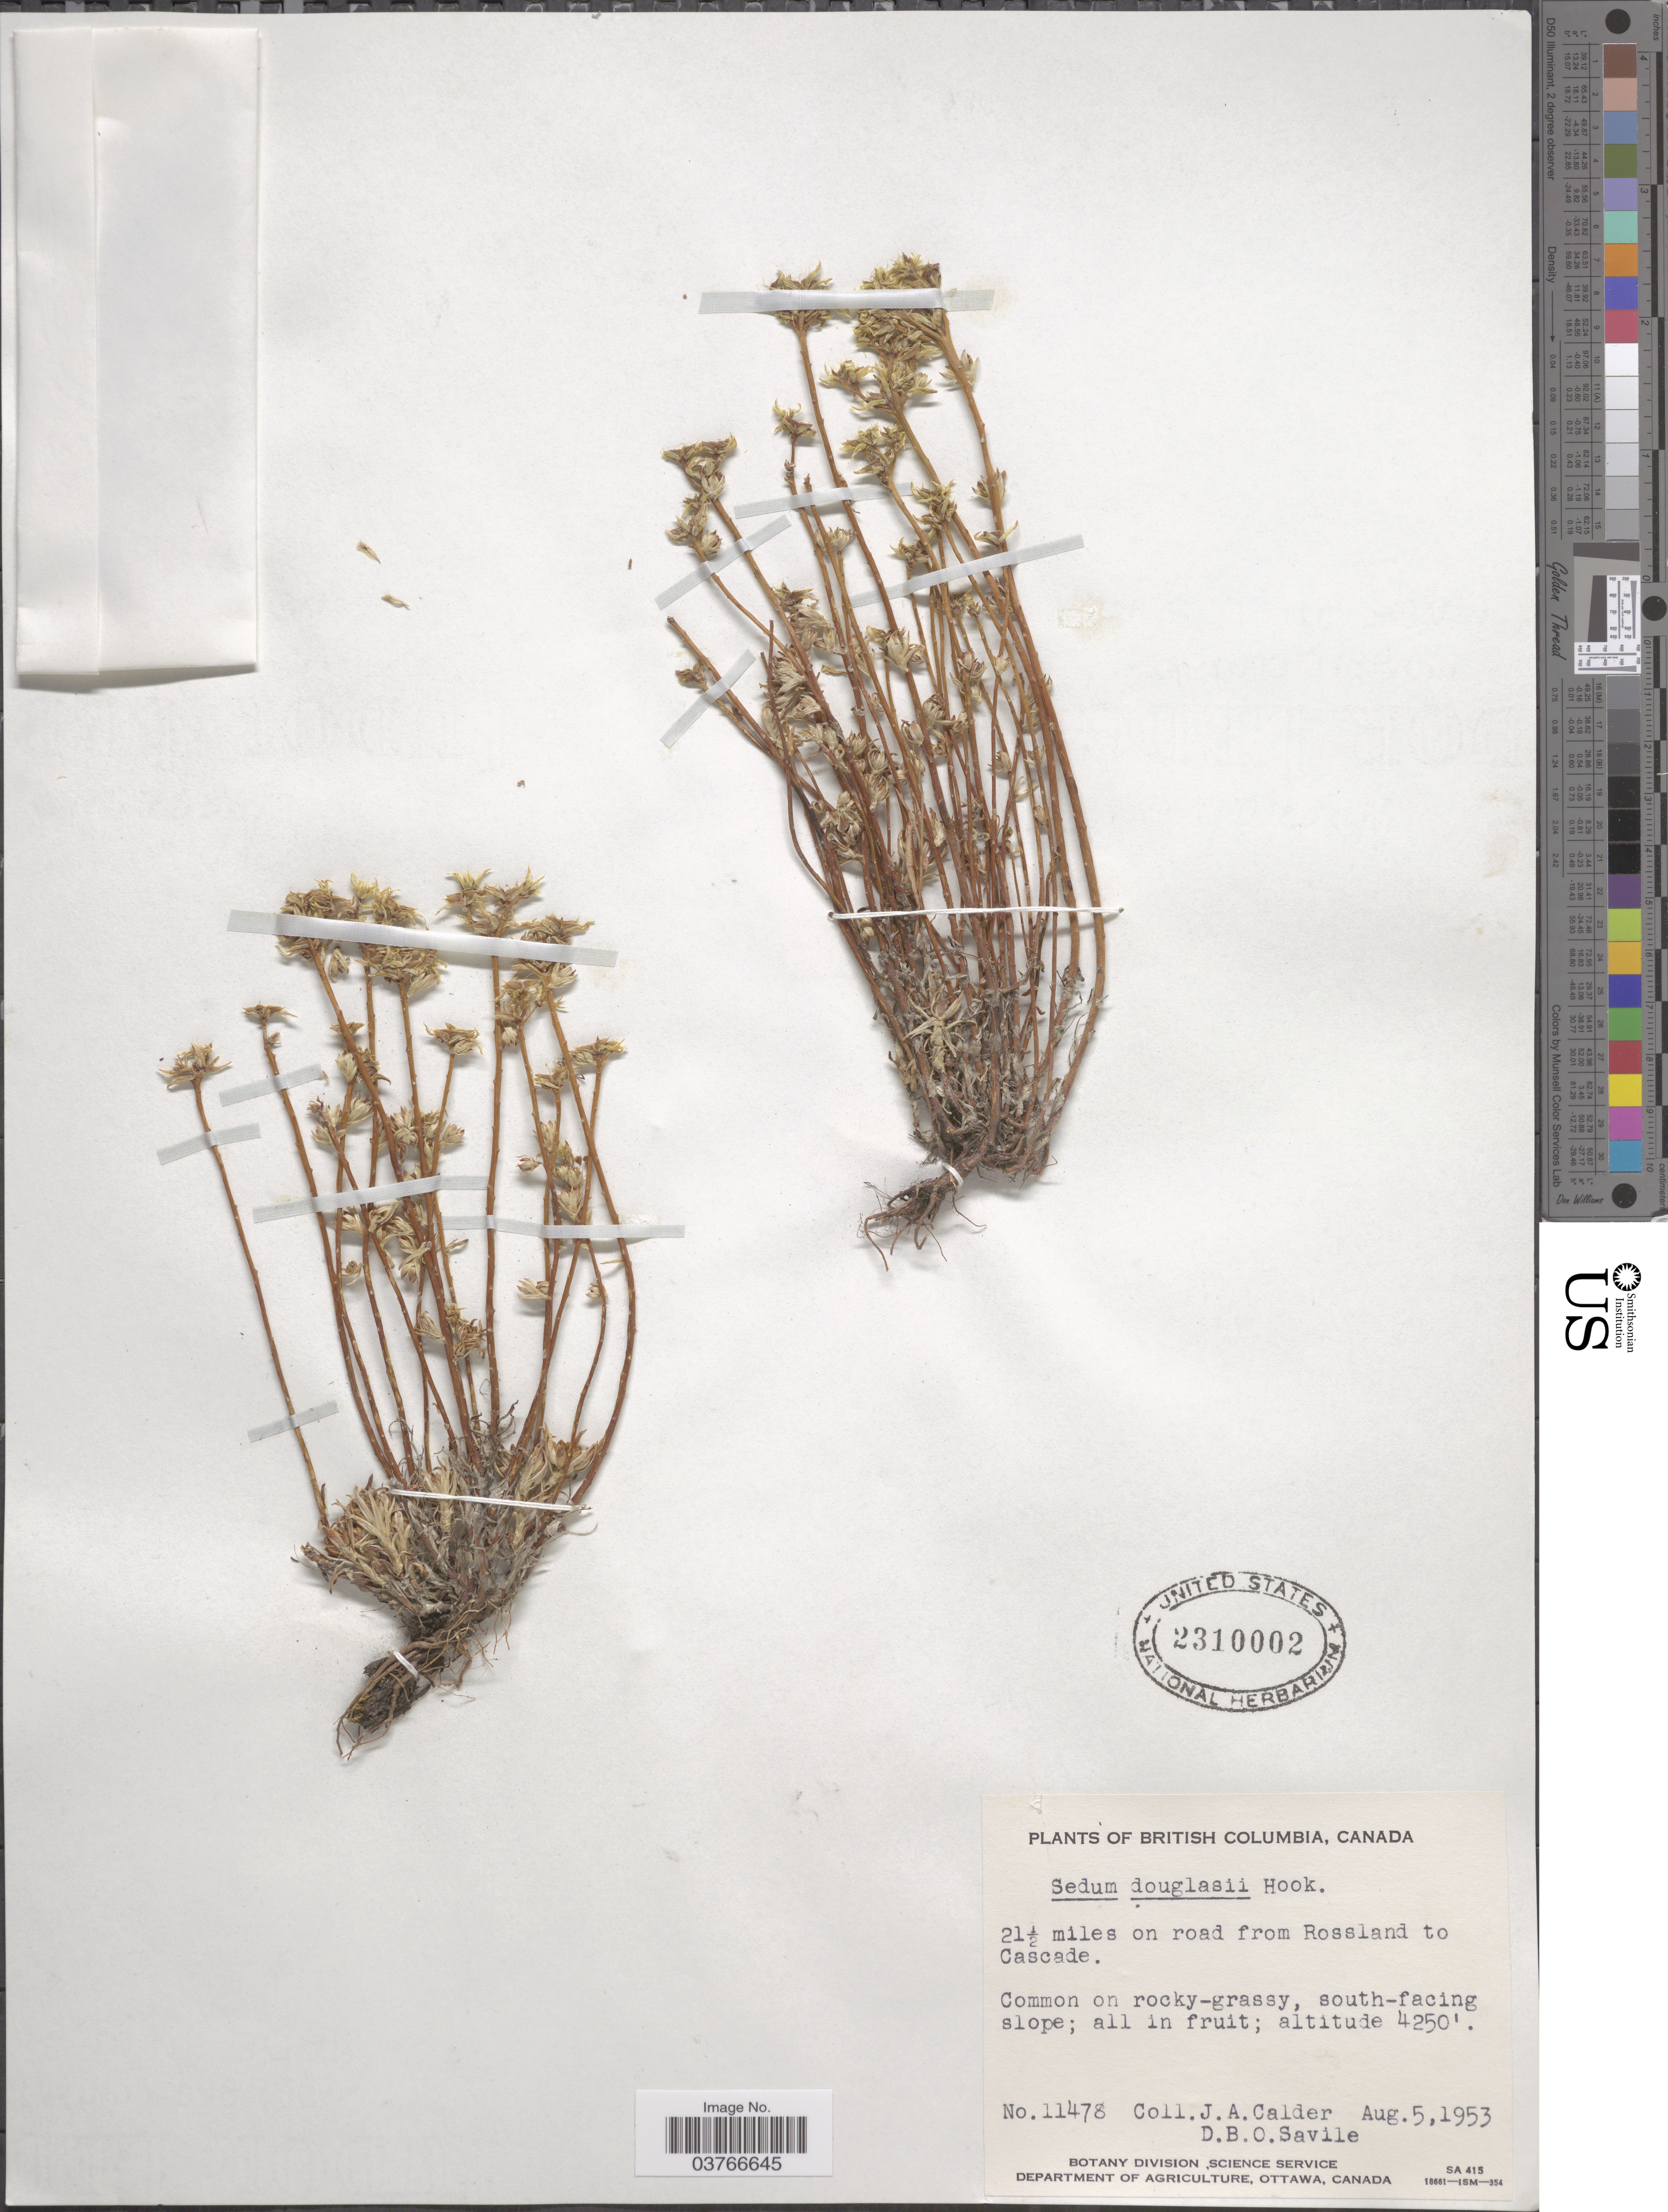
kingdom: Plantae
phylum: Tracheophyta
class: Magnoliopsida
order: Saxifragales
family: Crassulaceae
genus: Sedum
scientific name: Sedum stenopetalum var. stenopetalum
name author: Pursh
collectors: J. A. Calder & D. Savile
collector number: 11478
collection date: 1953-08-05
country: Canada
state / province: British Columbia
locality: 21½ miles on road from Rossland to Cascade. Common on rocky-grassy, south-facing slope.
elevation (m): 1295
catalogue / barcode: US 2310002